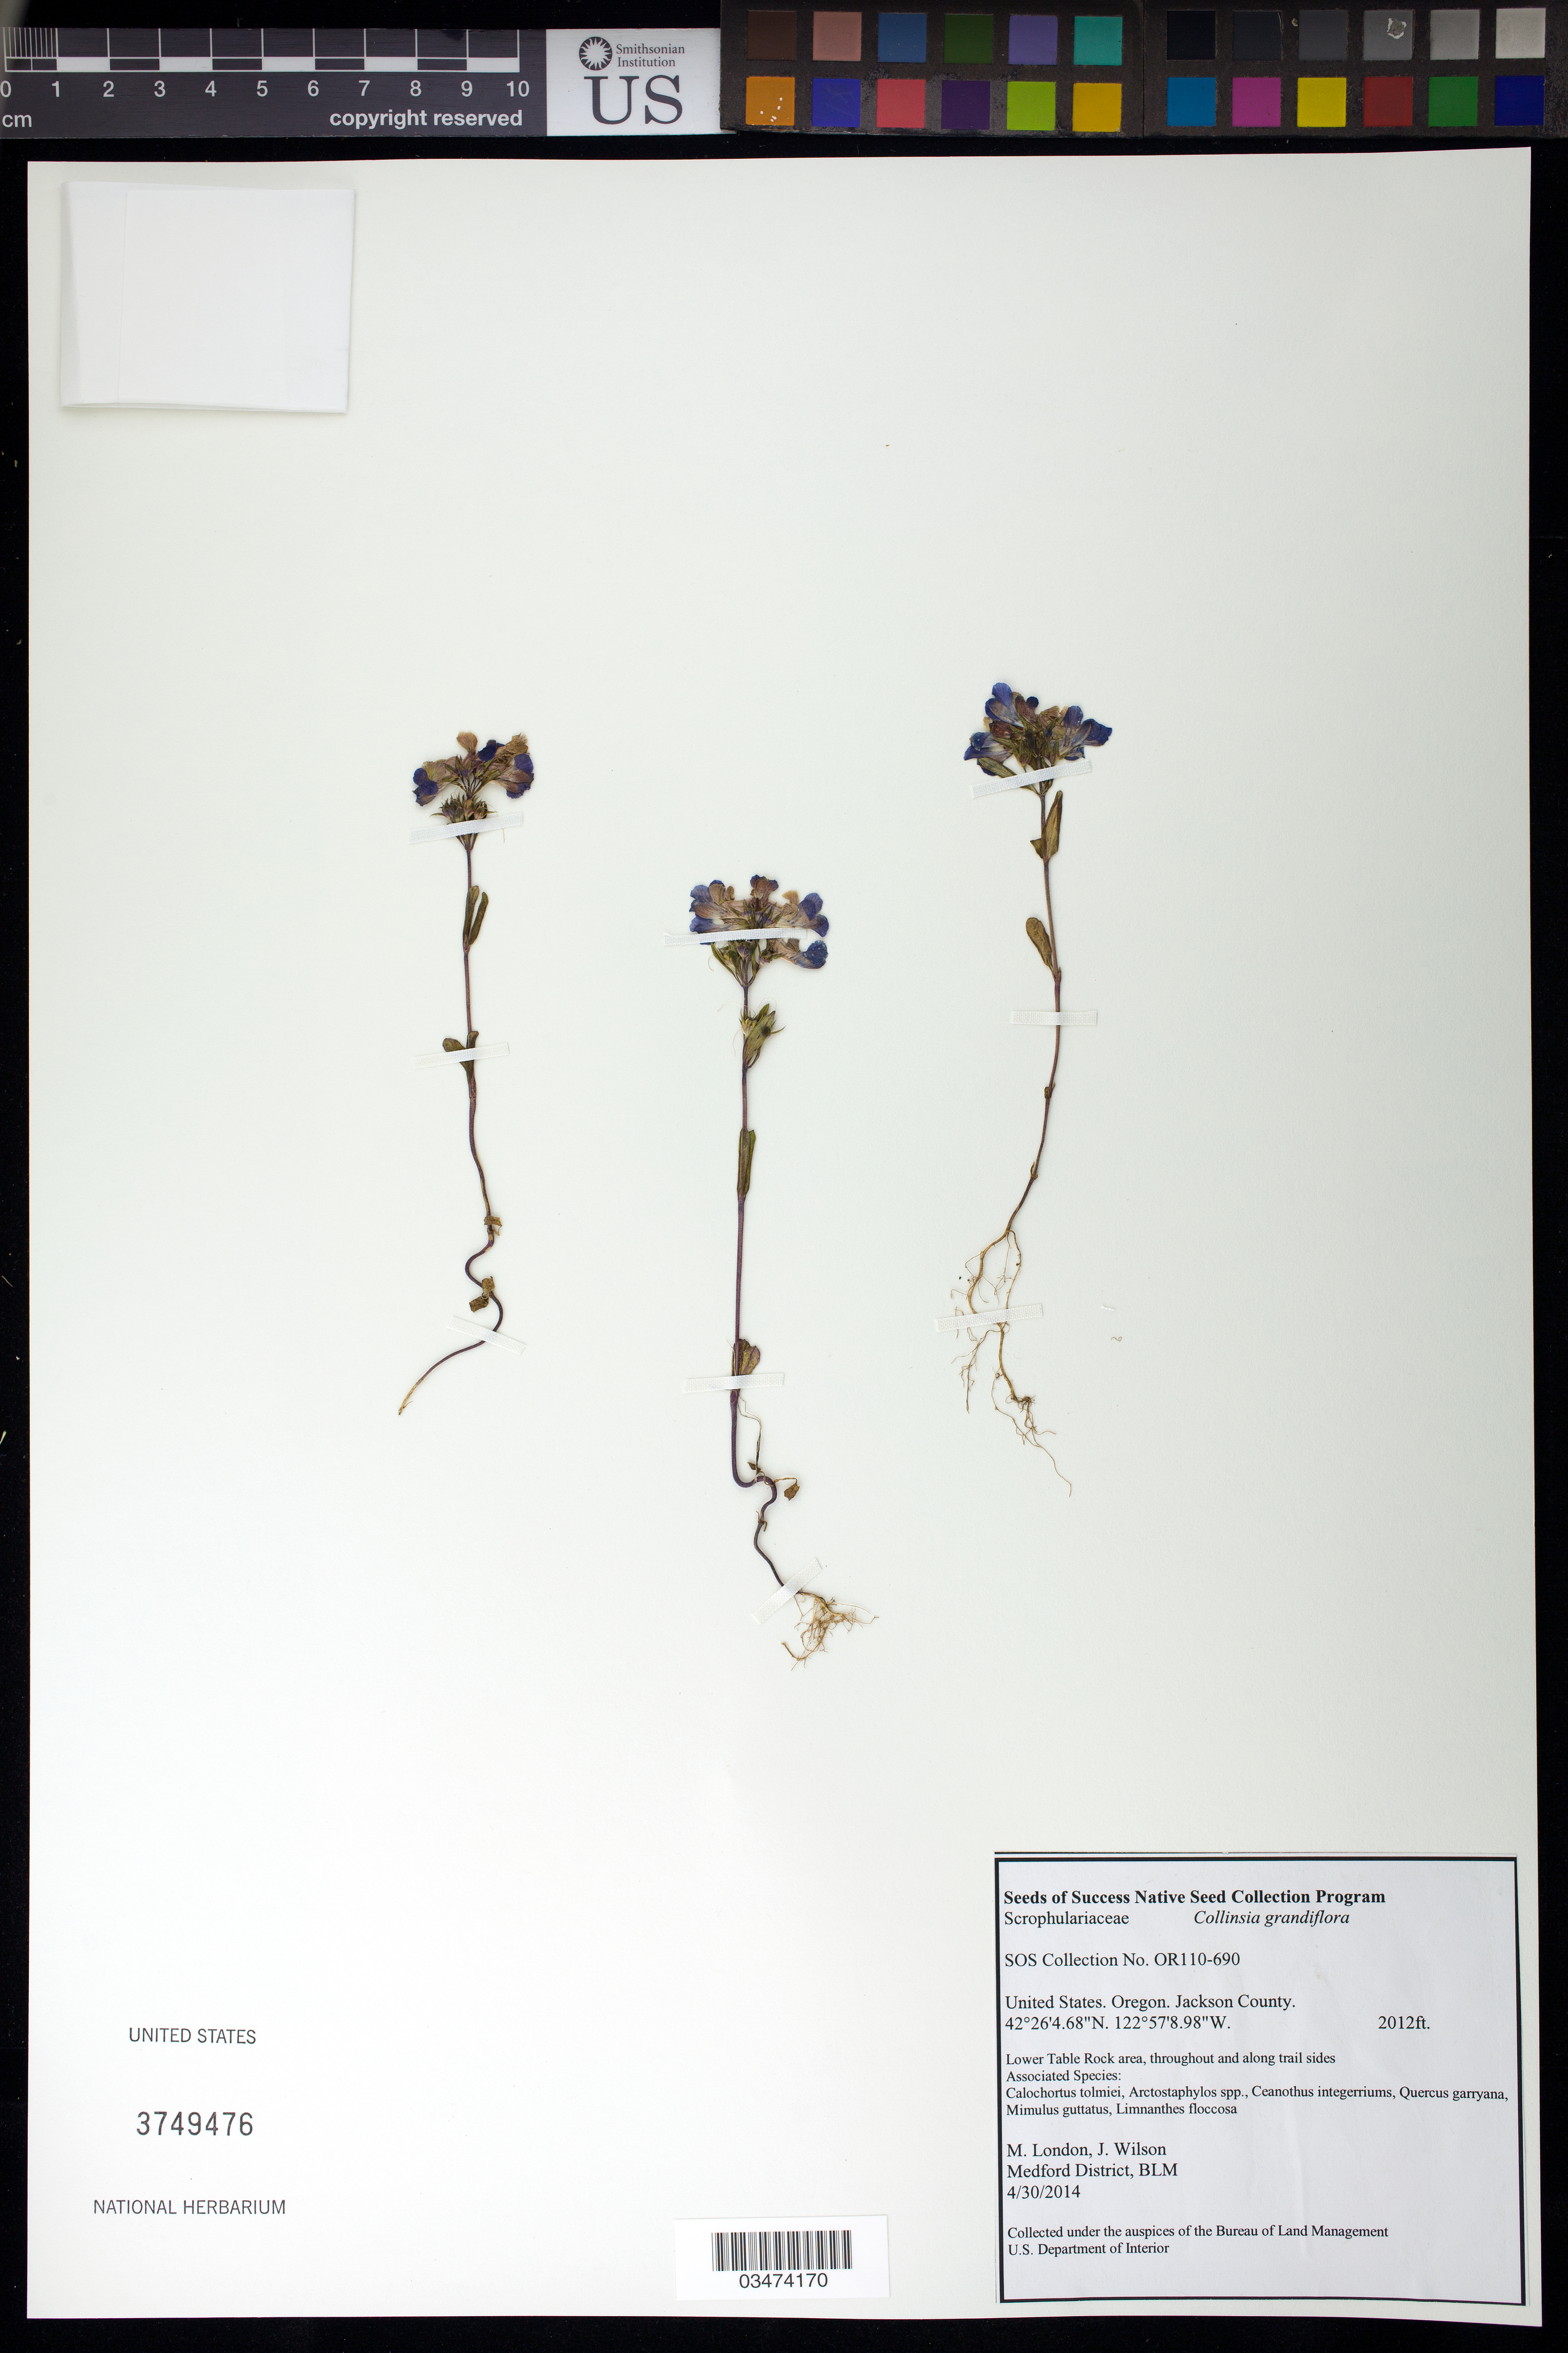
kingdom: Plantae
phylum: Tracheophyta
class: Magnoliopsida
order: Lamiales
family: Plantaginaceae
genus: Collinsia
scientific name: Collinsia grandiflora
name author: Lindl.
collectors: M. London & J. Wilson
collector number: OR110-690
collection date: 2014-04-30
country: United States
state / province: Oregon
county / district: Jackson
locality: Lower Table Rock area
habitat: Associated species: Calochortus tolmiei, Acrotostaphylos spp., Ceanothus integerrius, etc.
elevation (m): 613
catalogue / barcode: US 3749476